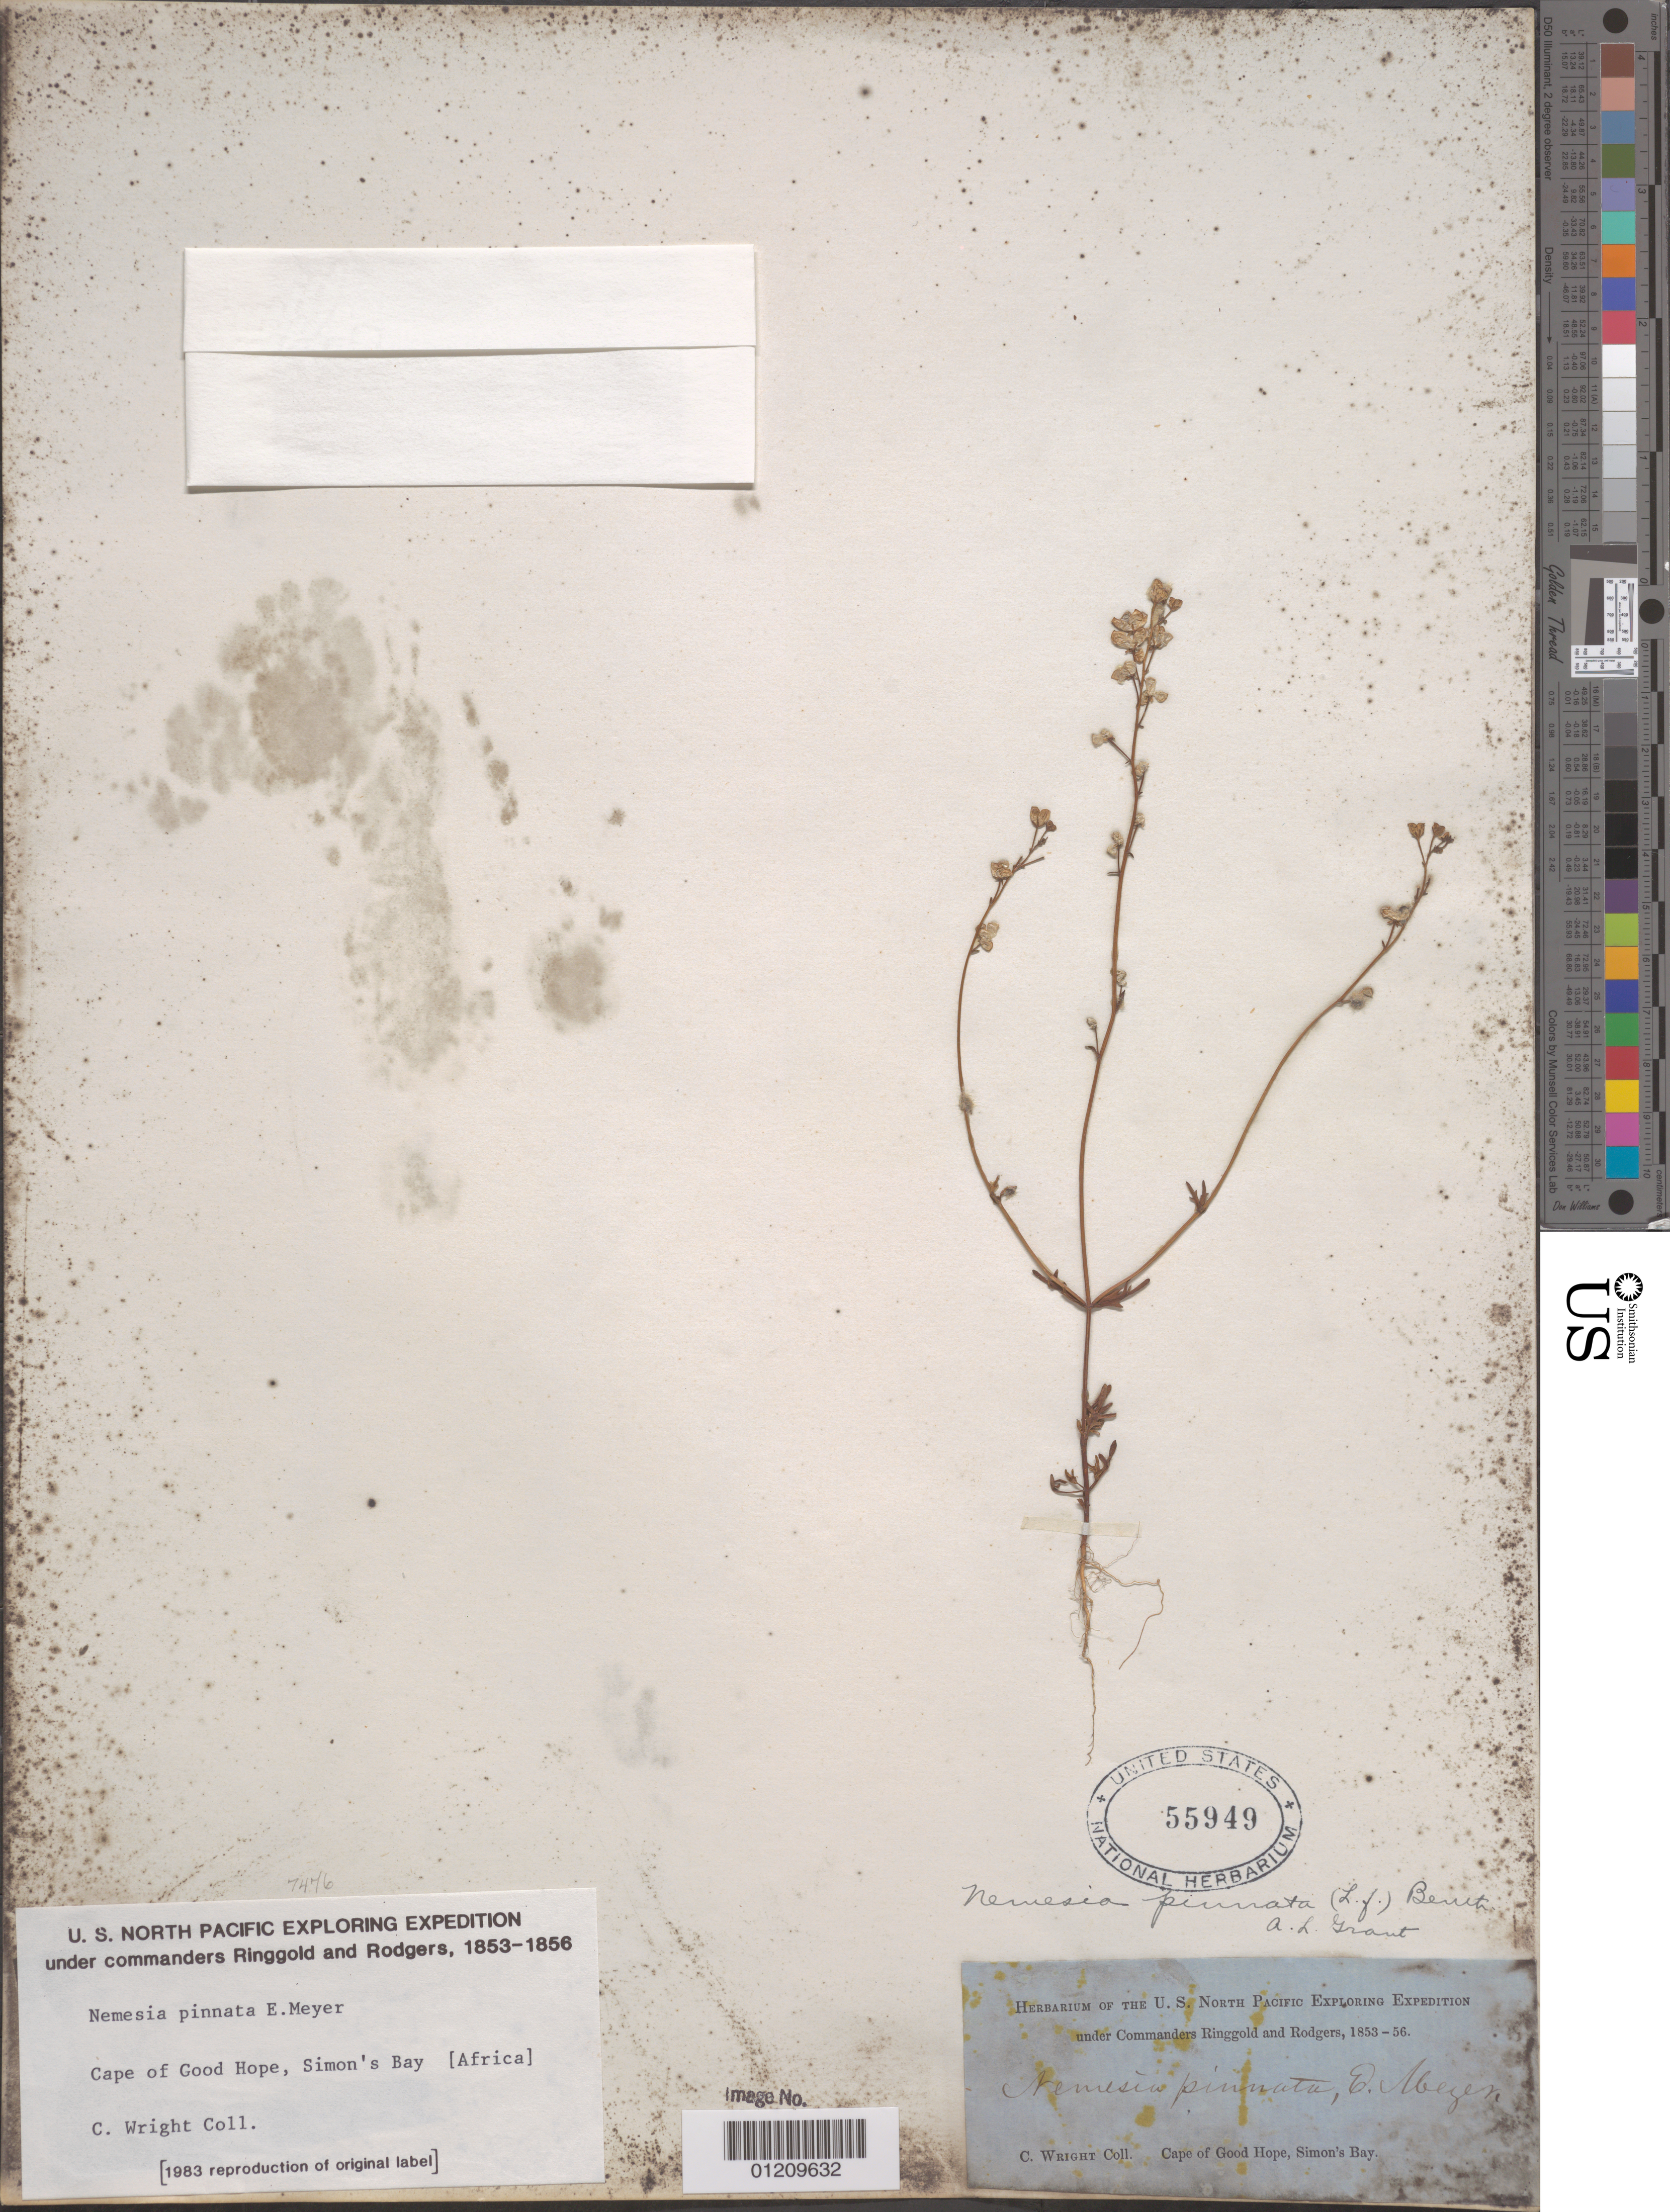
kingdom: Plantae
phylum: Tracheophyta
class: Magnoliopsida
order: Lamiales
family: Scrophulariaceae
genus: Nemesia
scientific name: Nemesia pinnata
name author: E. Mey. ex Benth.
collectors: C. Wright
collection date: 1853/1856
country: South Africa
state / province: Western Cape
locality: Cape of Good Hope, Simon's Bay.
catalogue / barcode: US 55949